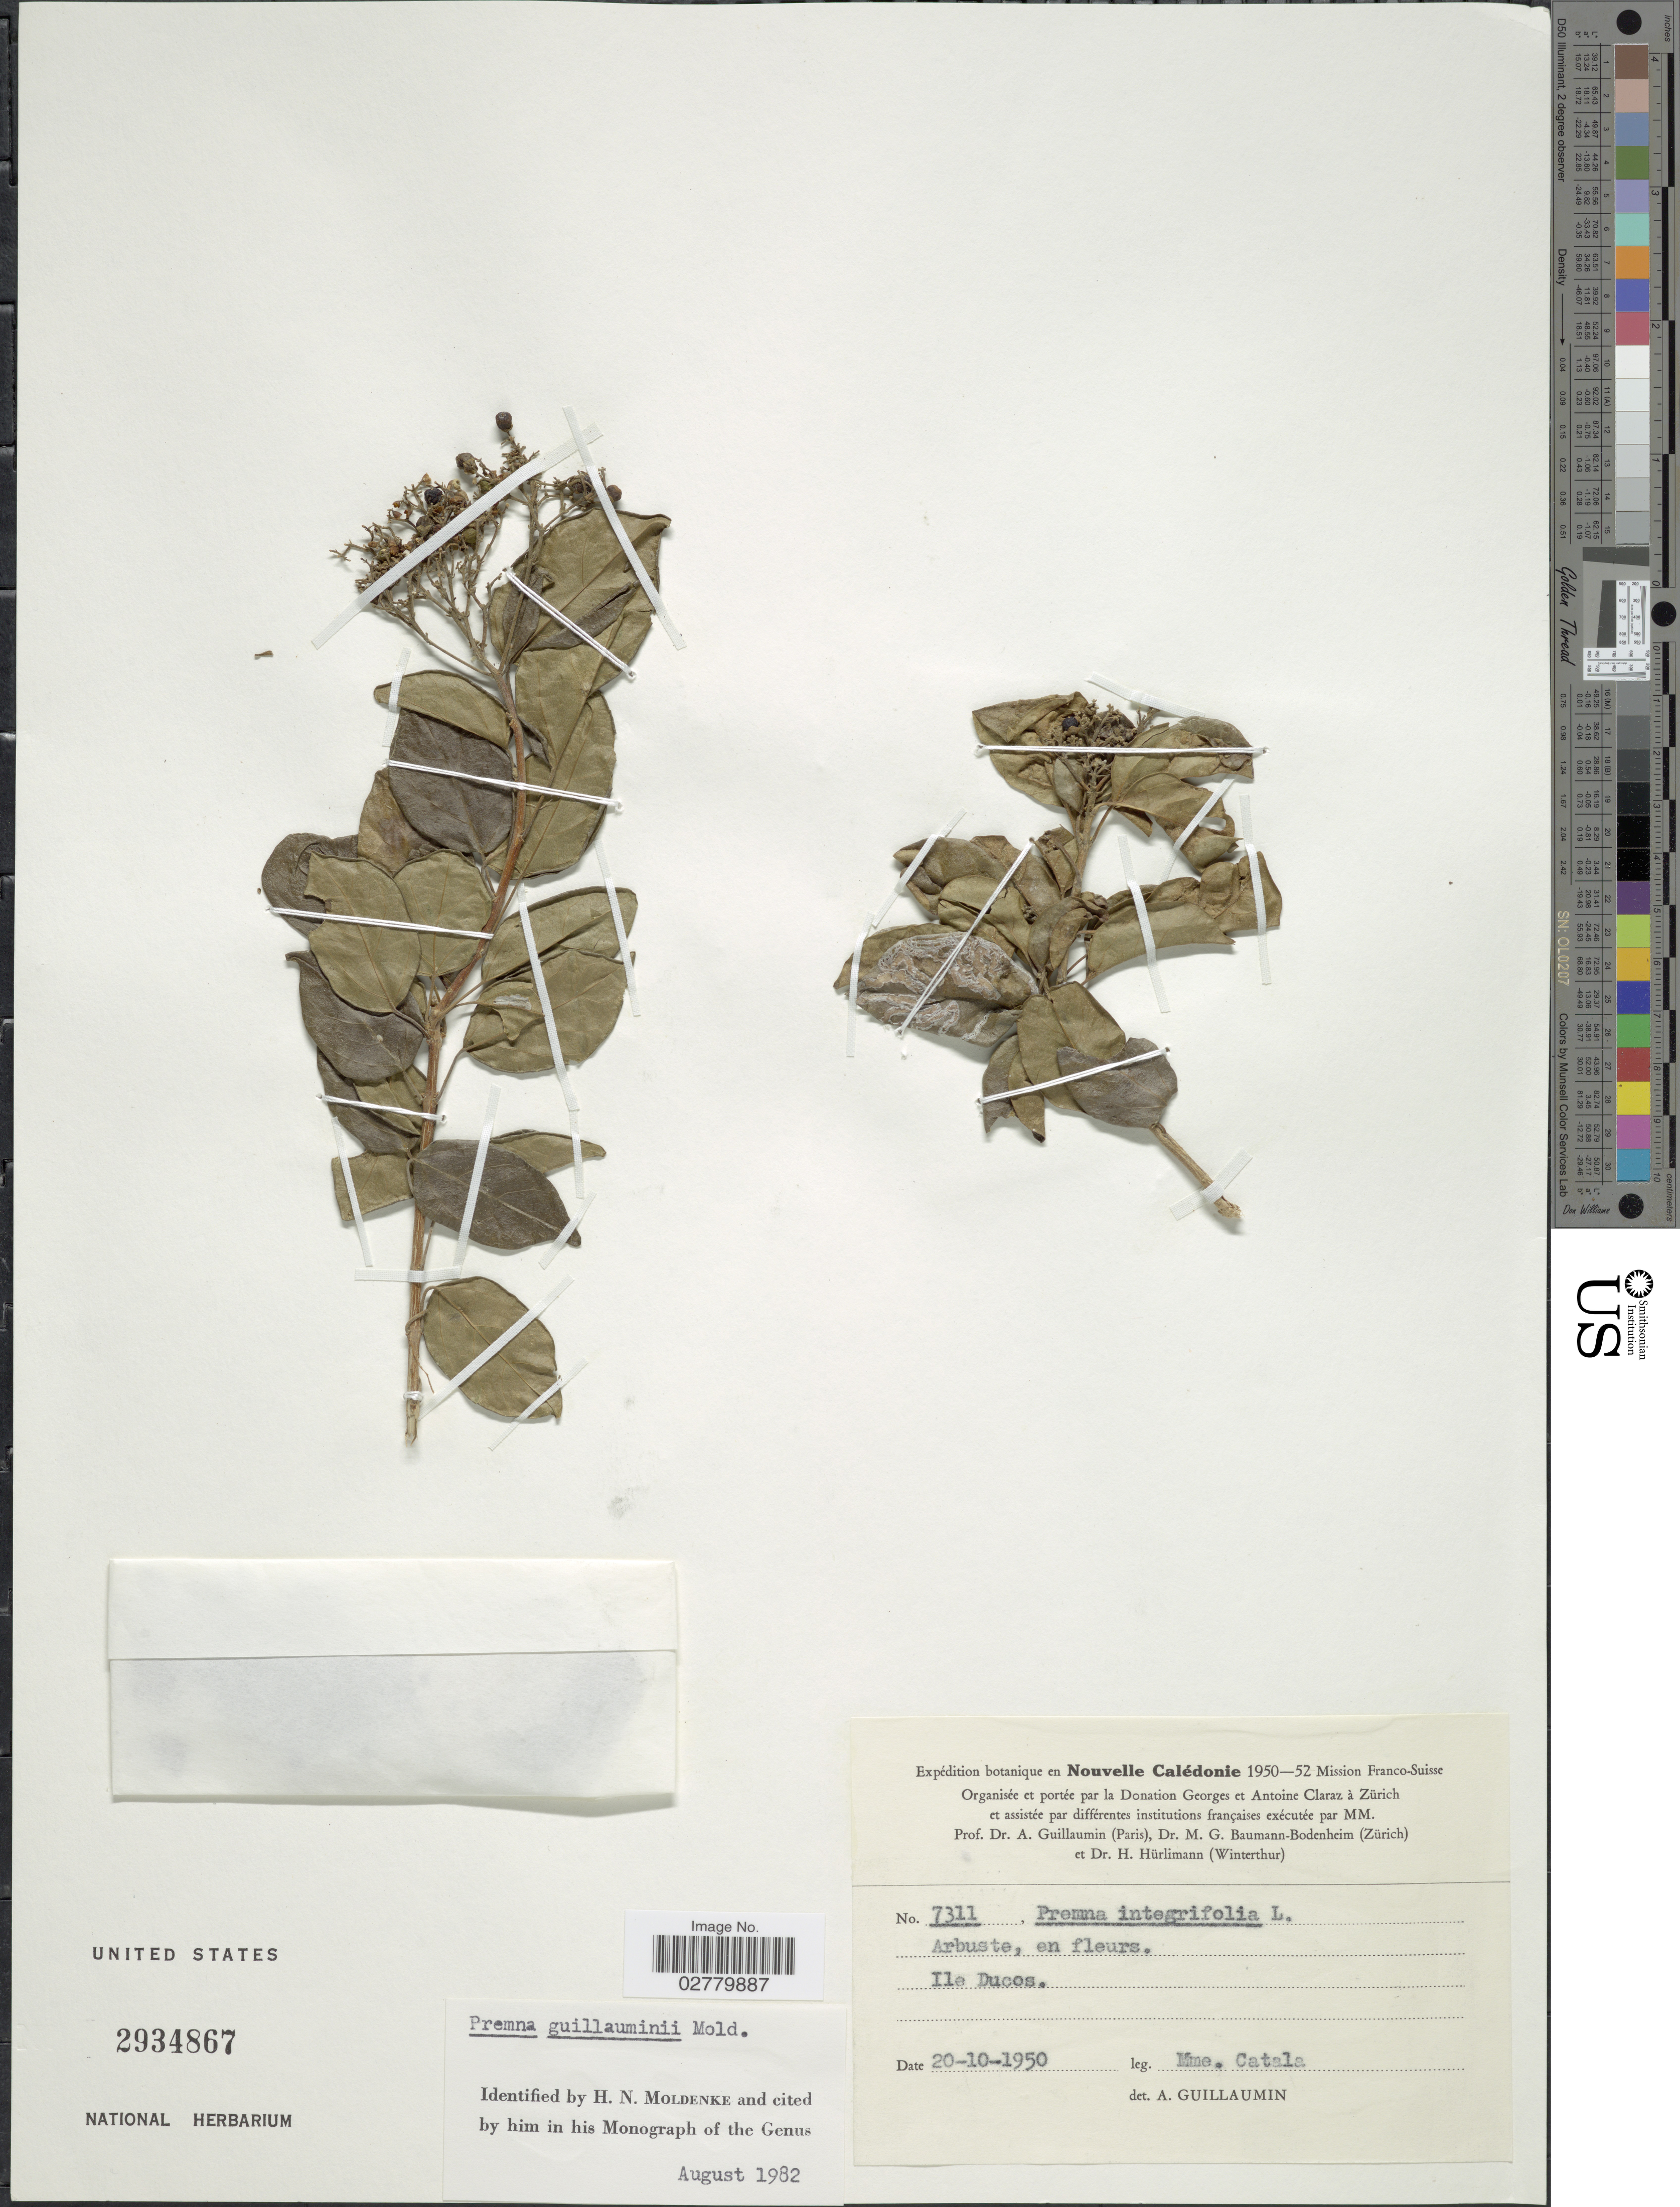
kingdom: Plantae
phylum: Tracheophyta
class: Magnoliopsida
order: Lamiales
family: Lamiaceae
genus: Premna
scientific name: Premna guillauminii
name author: Moldenke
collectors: M. Catala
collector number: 7311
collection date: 1950-10-20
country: New Caledonia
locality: Ile Ducos.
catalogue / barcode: US 2934867